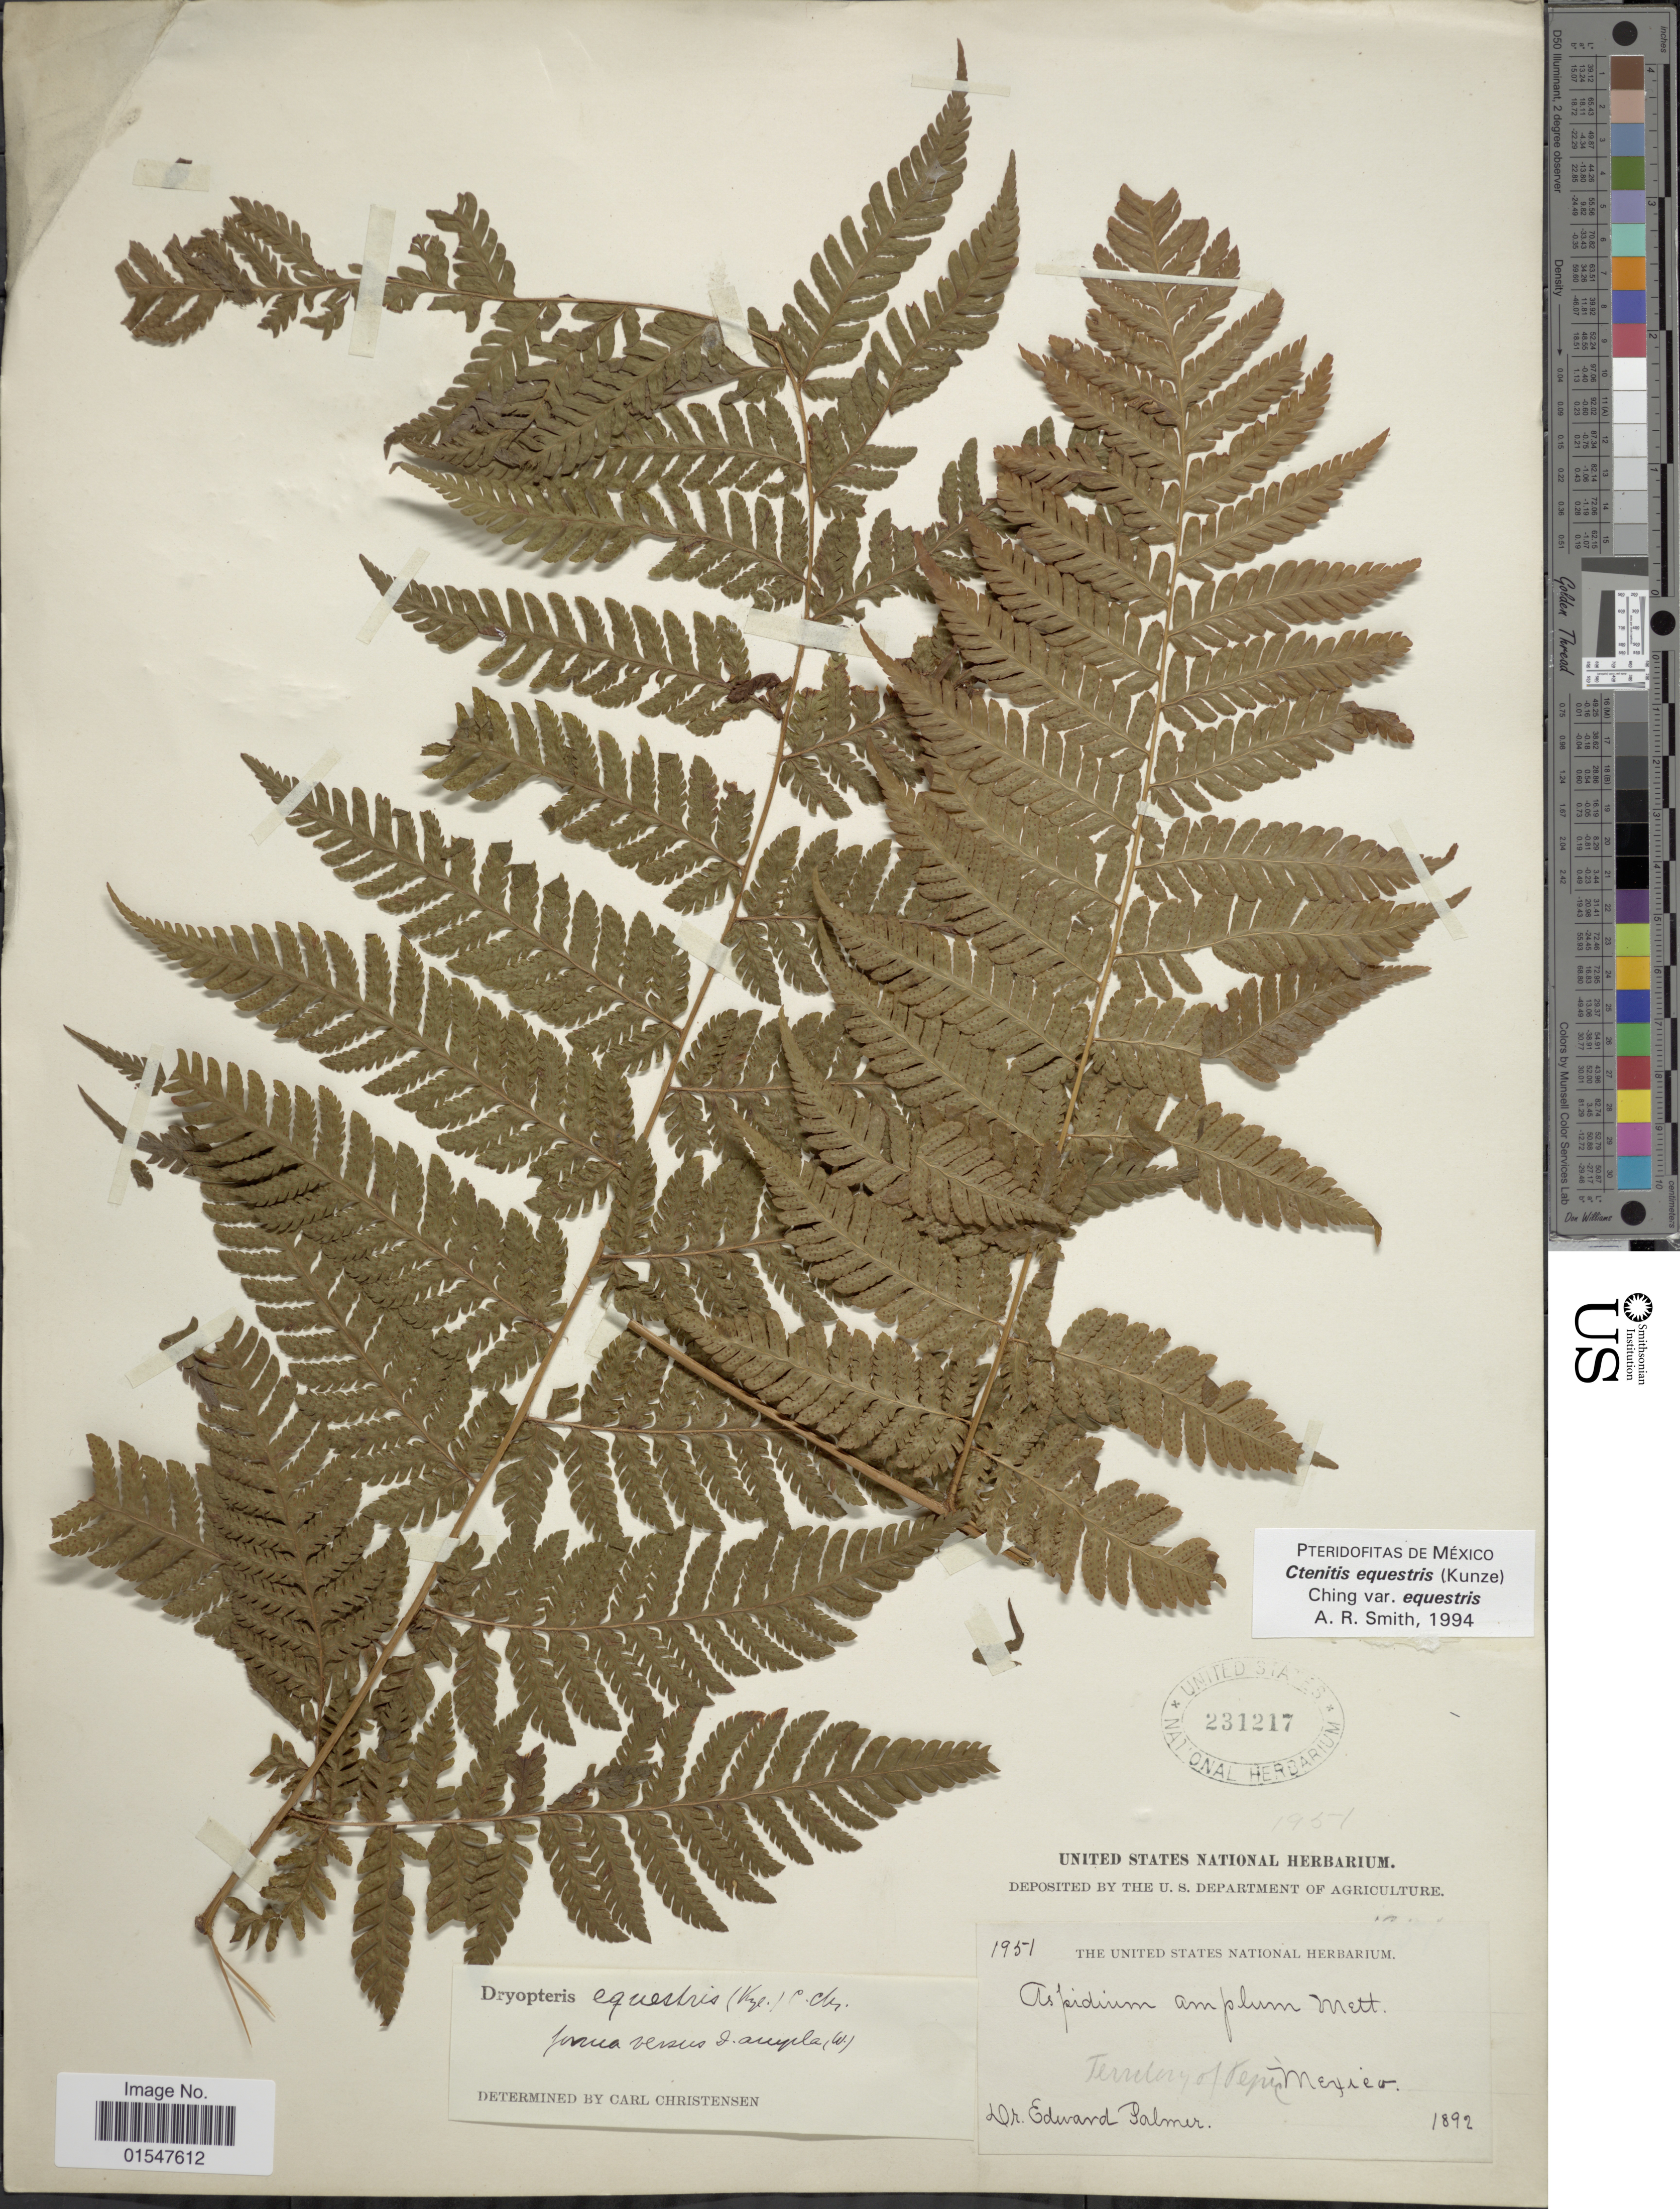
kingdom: Plantae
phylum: Tracheophyta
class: Polypodiopsida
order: Polypodiales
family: Dryopteridaceae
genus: Ctenitis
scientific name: Ctenitis equestris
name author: (Kunze) Ching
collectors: E. Palmer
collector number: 1951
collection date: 1892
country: Mexico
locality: Territory of Tepic, Mexico.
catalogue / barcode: US 231217